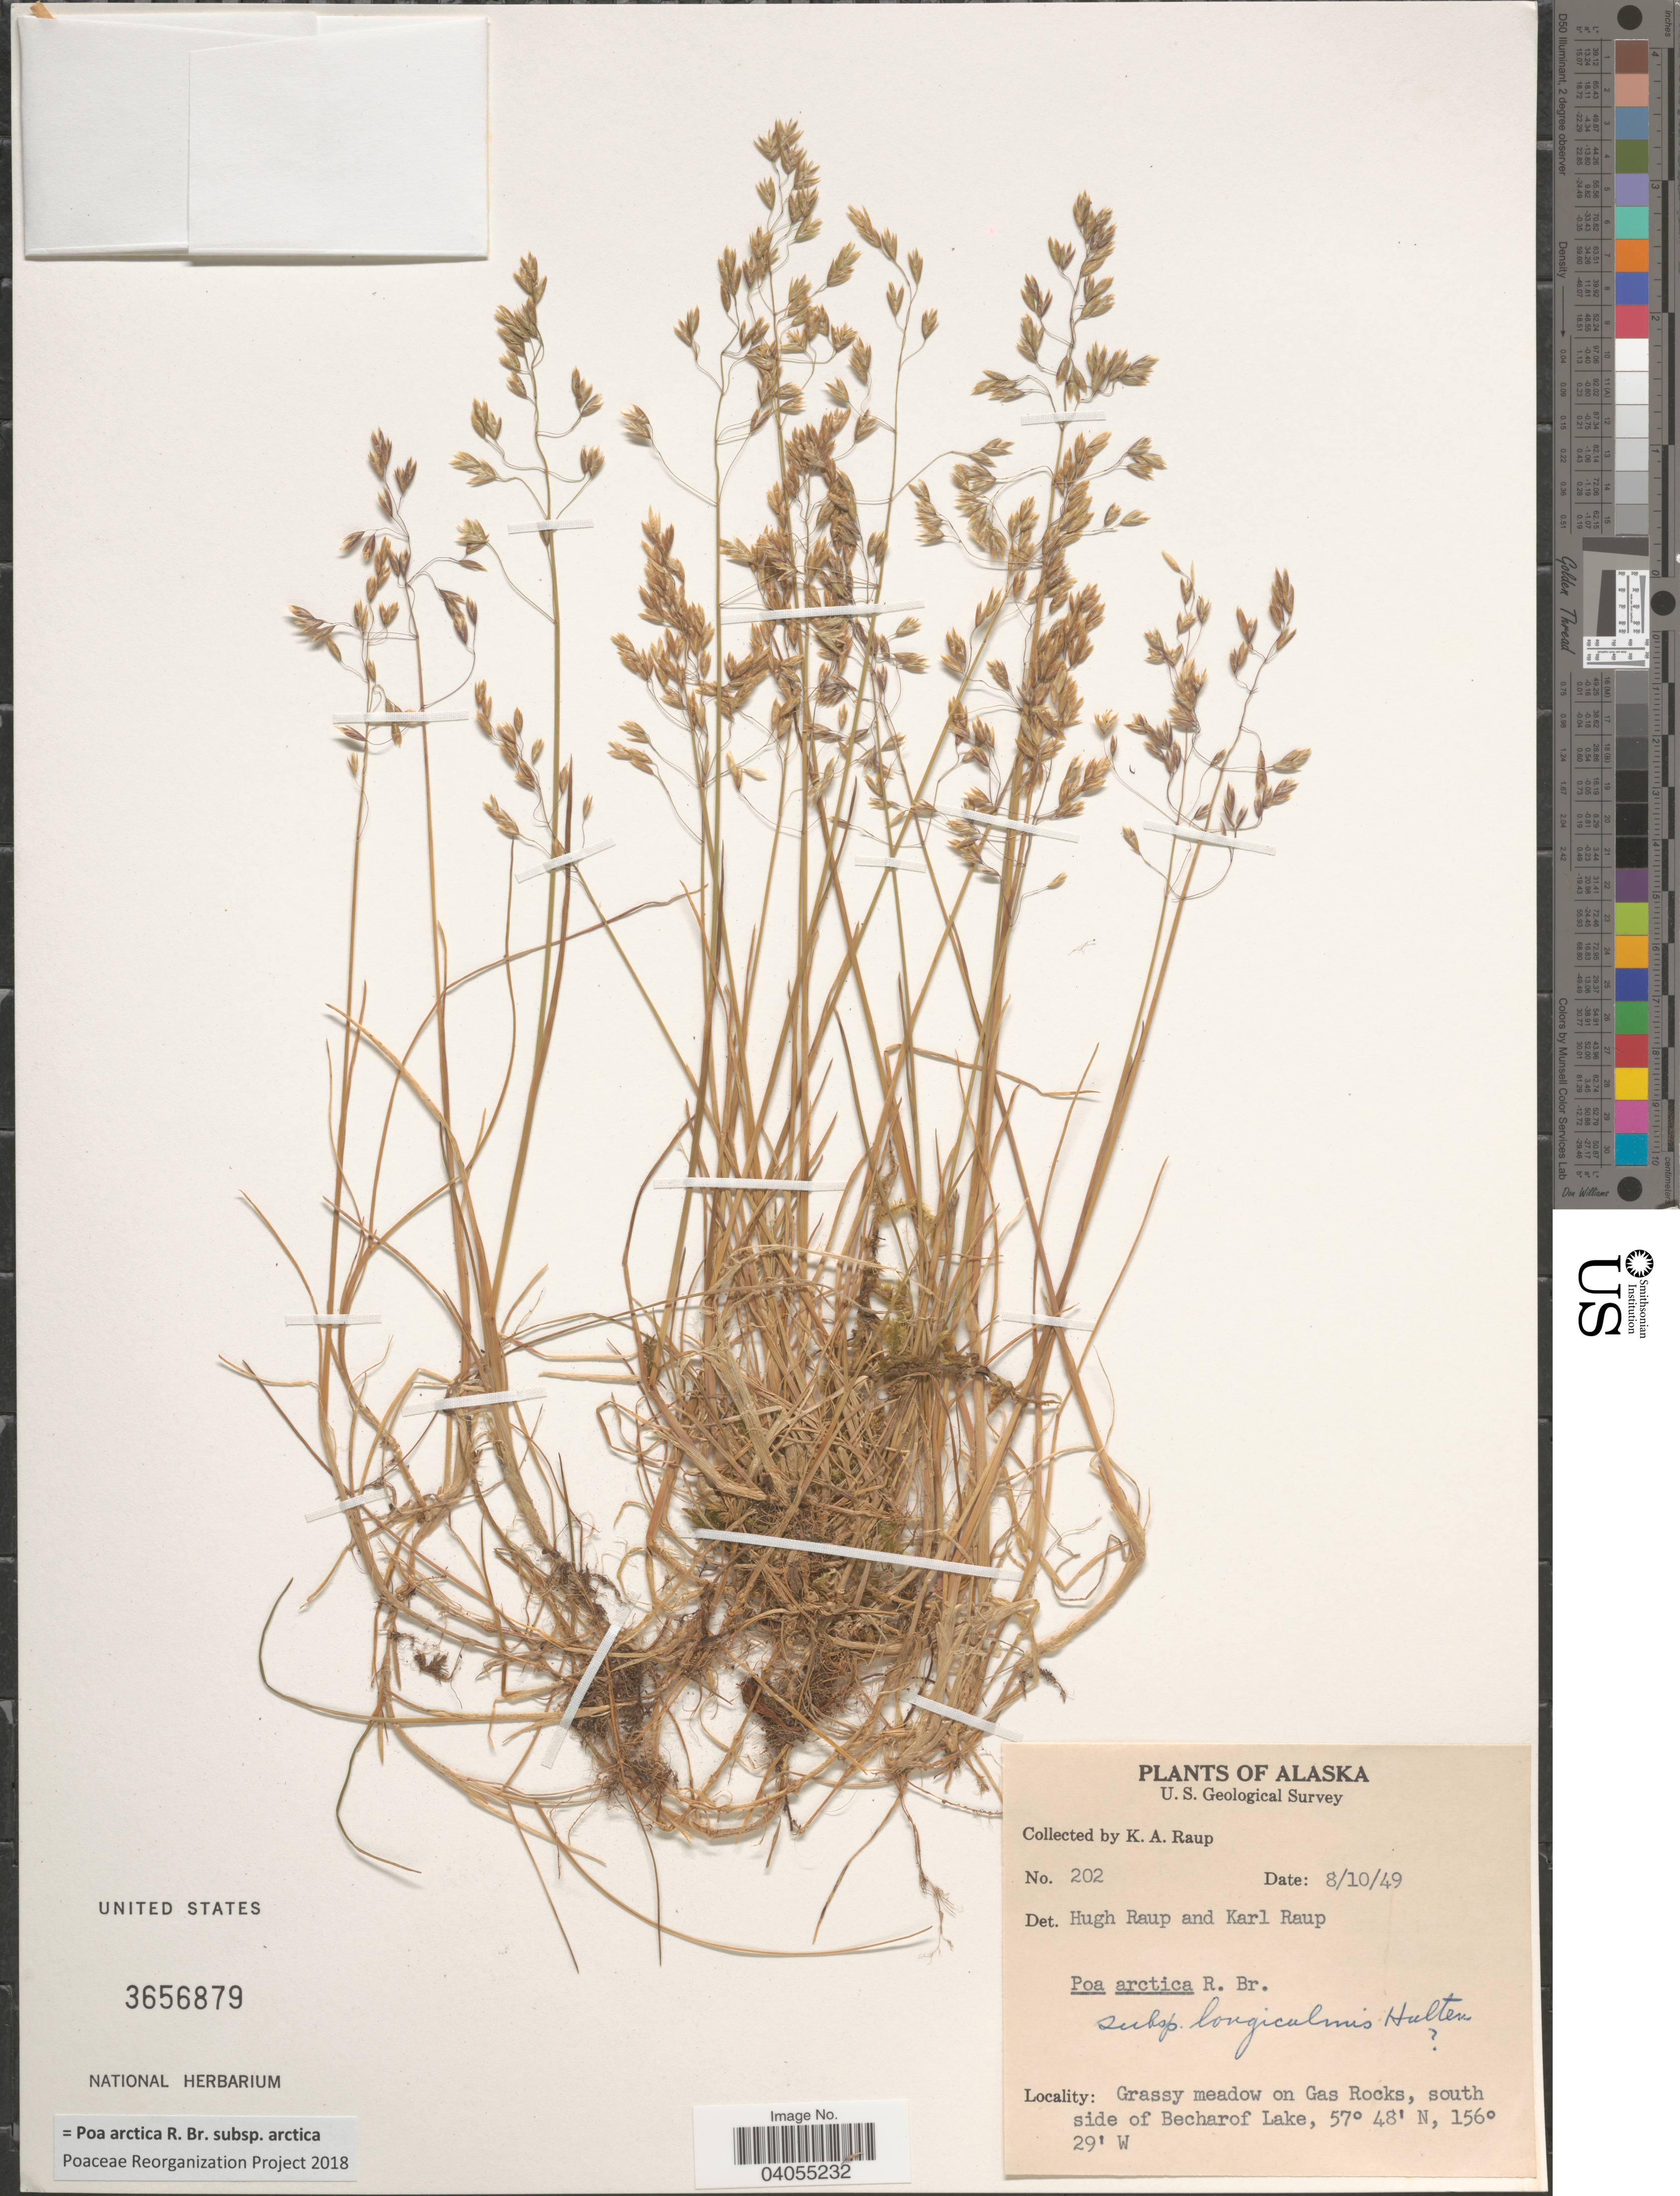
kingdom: Plantae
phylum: Tracheophyta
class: Liliopsida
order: Poales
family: Poaceae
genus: Poa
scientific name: Poa arctica subsp. arctica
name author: R. Br.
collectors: K. Raup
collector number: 202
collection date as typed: Transcribed d/m/y: 10/8/49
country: United States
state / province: Alaska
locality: Grassy meadow on Gas Rocks, south side of Becharof Lake.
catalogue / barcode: US 3656879